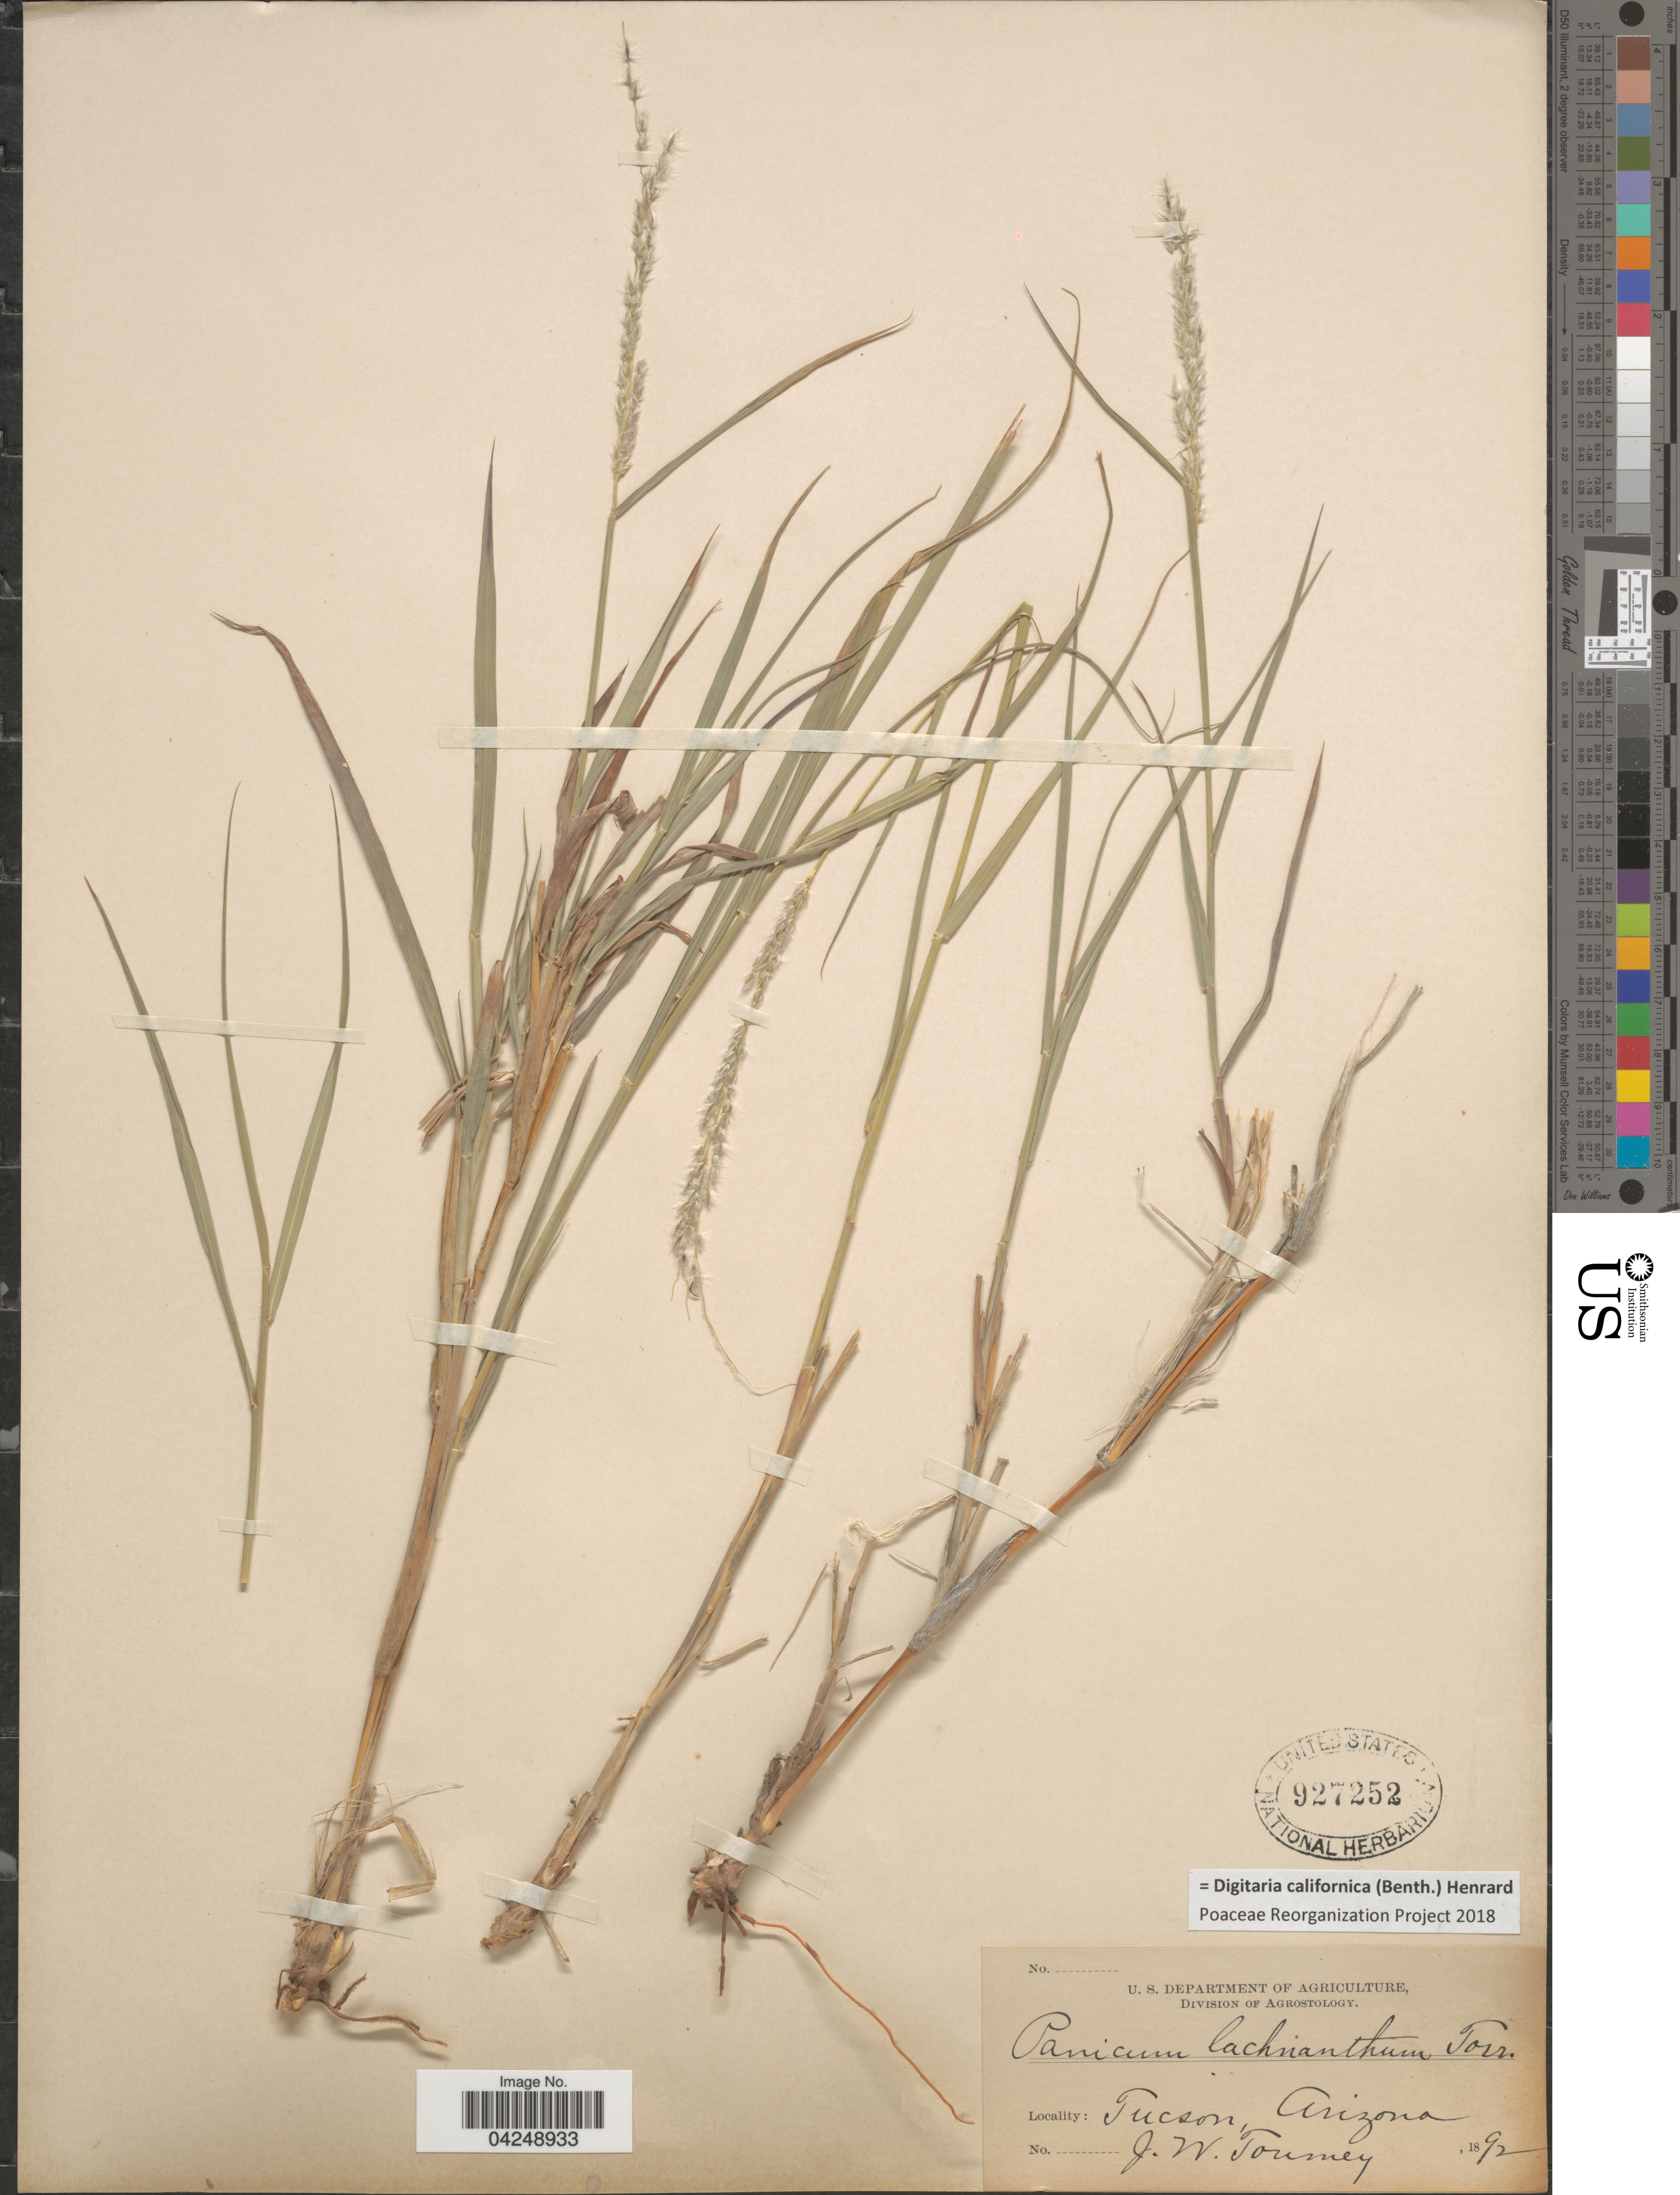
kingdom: Plantae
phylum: Tracheophyta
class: Liliopsida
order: Poales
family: Poaceae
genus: Digitaria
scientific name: Digitaria californica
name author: (Benth.) Henr.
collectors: J. W. Toumey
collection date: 1892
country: United States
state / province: Arizona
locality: Tucson.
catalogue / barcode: US 927252